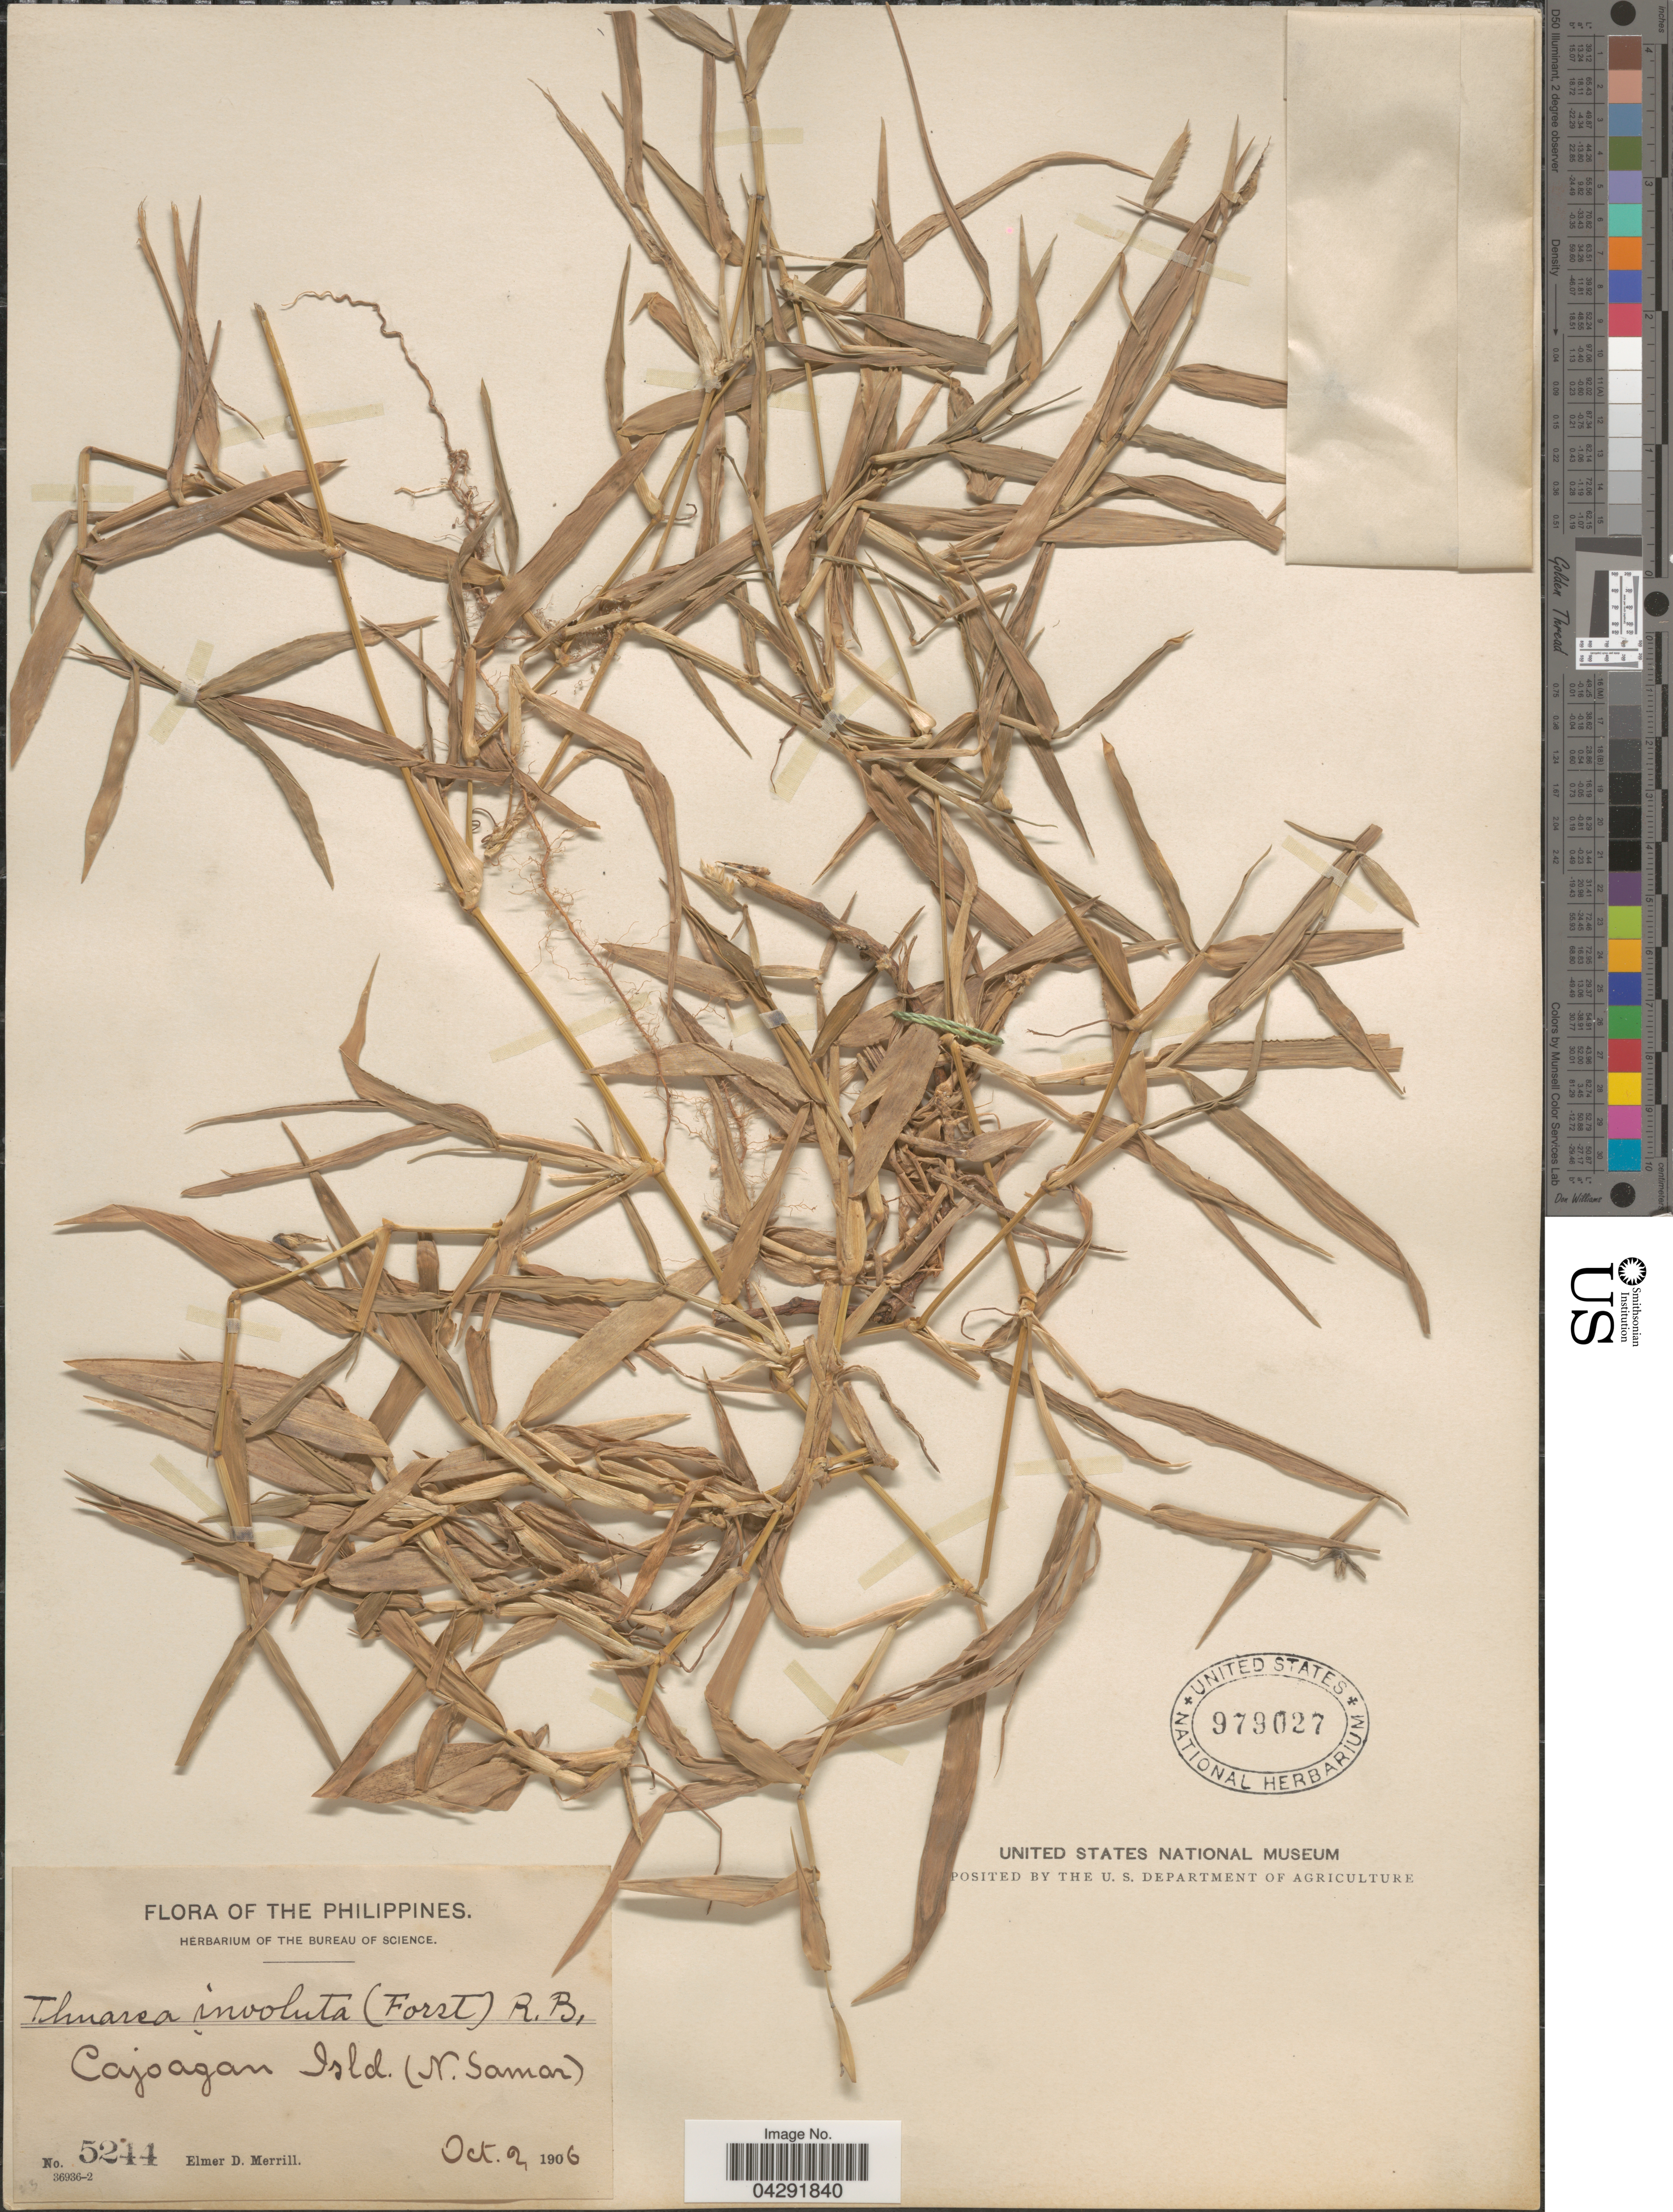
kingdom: Plantae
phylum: Tracheophyta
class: Liliopsida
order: Poales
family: Poaceae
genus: Thuarea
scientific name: Thuarea involuta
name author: (G. Forst.) R. Br. ex Sm.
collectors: E. D. Merrill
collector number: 5244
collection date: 1906-10-02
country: Philippines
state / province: Eastern Visayas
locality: Cajoagan Isld. (N.Samar).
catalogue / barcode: US 979027